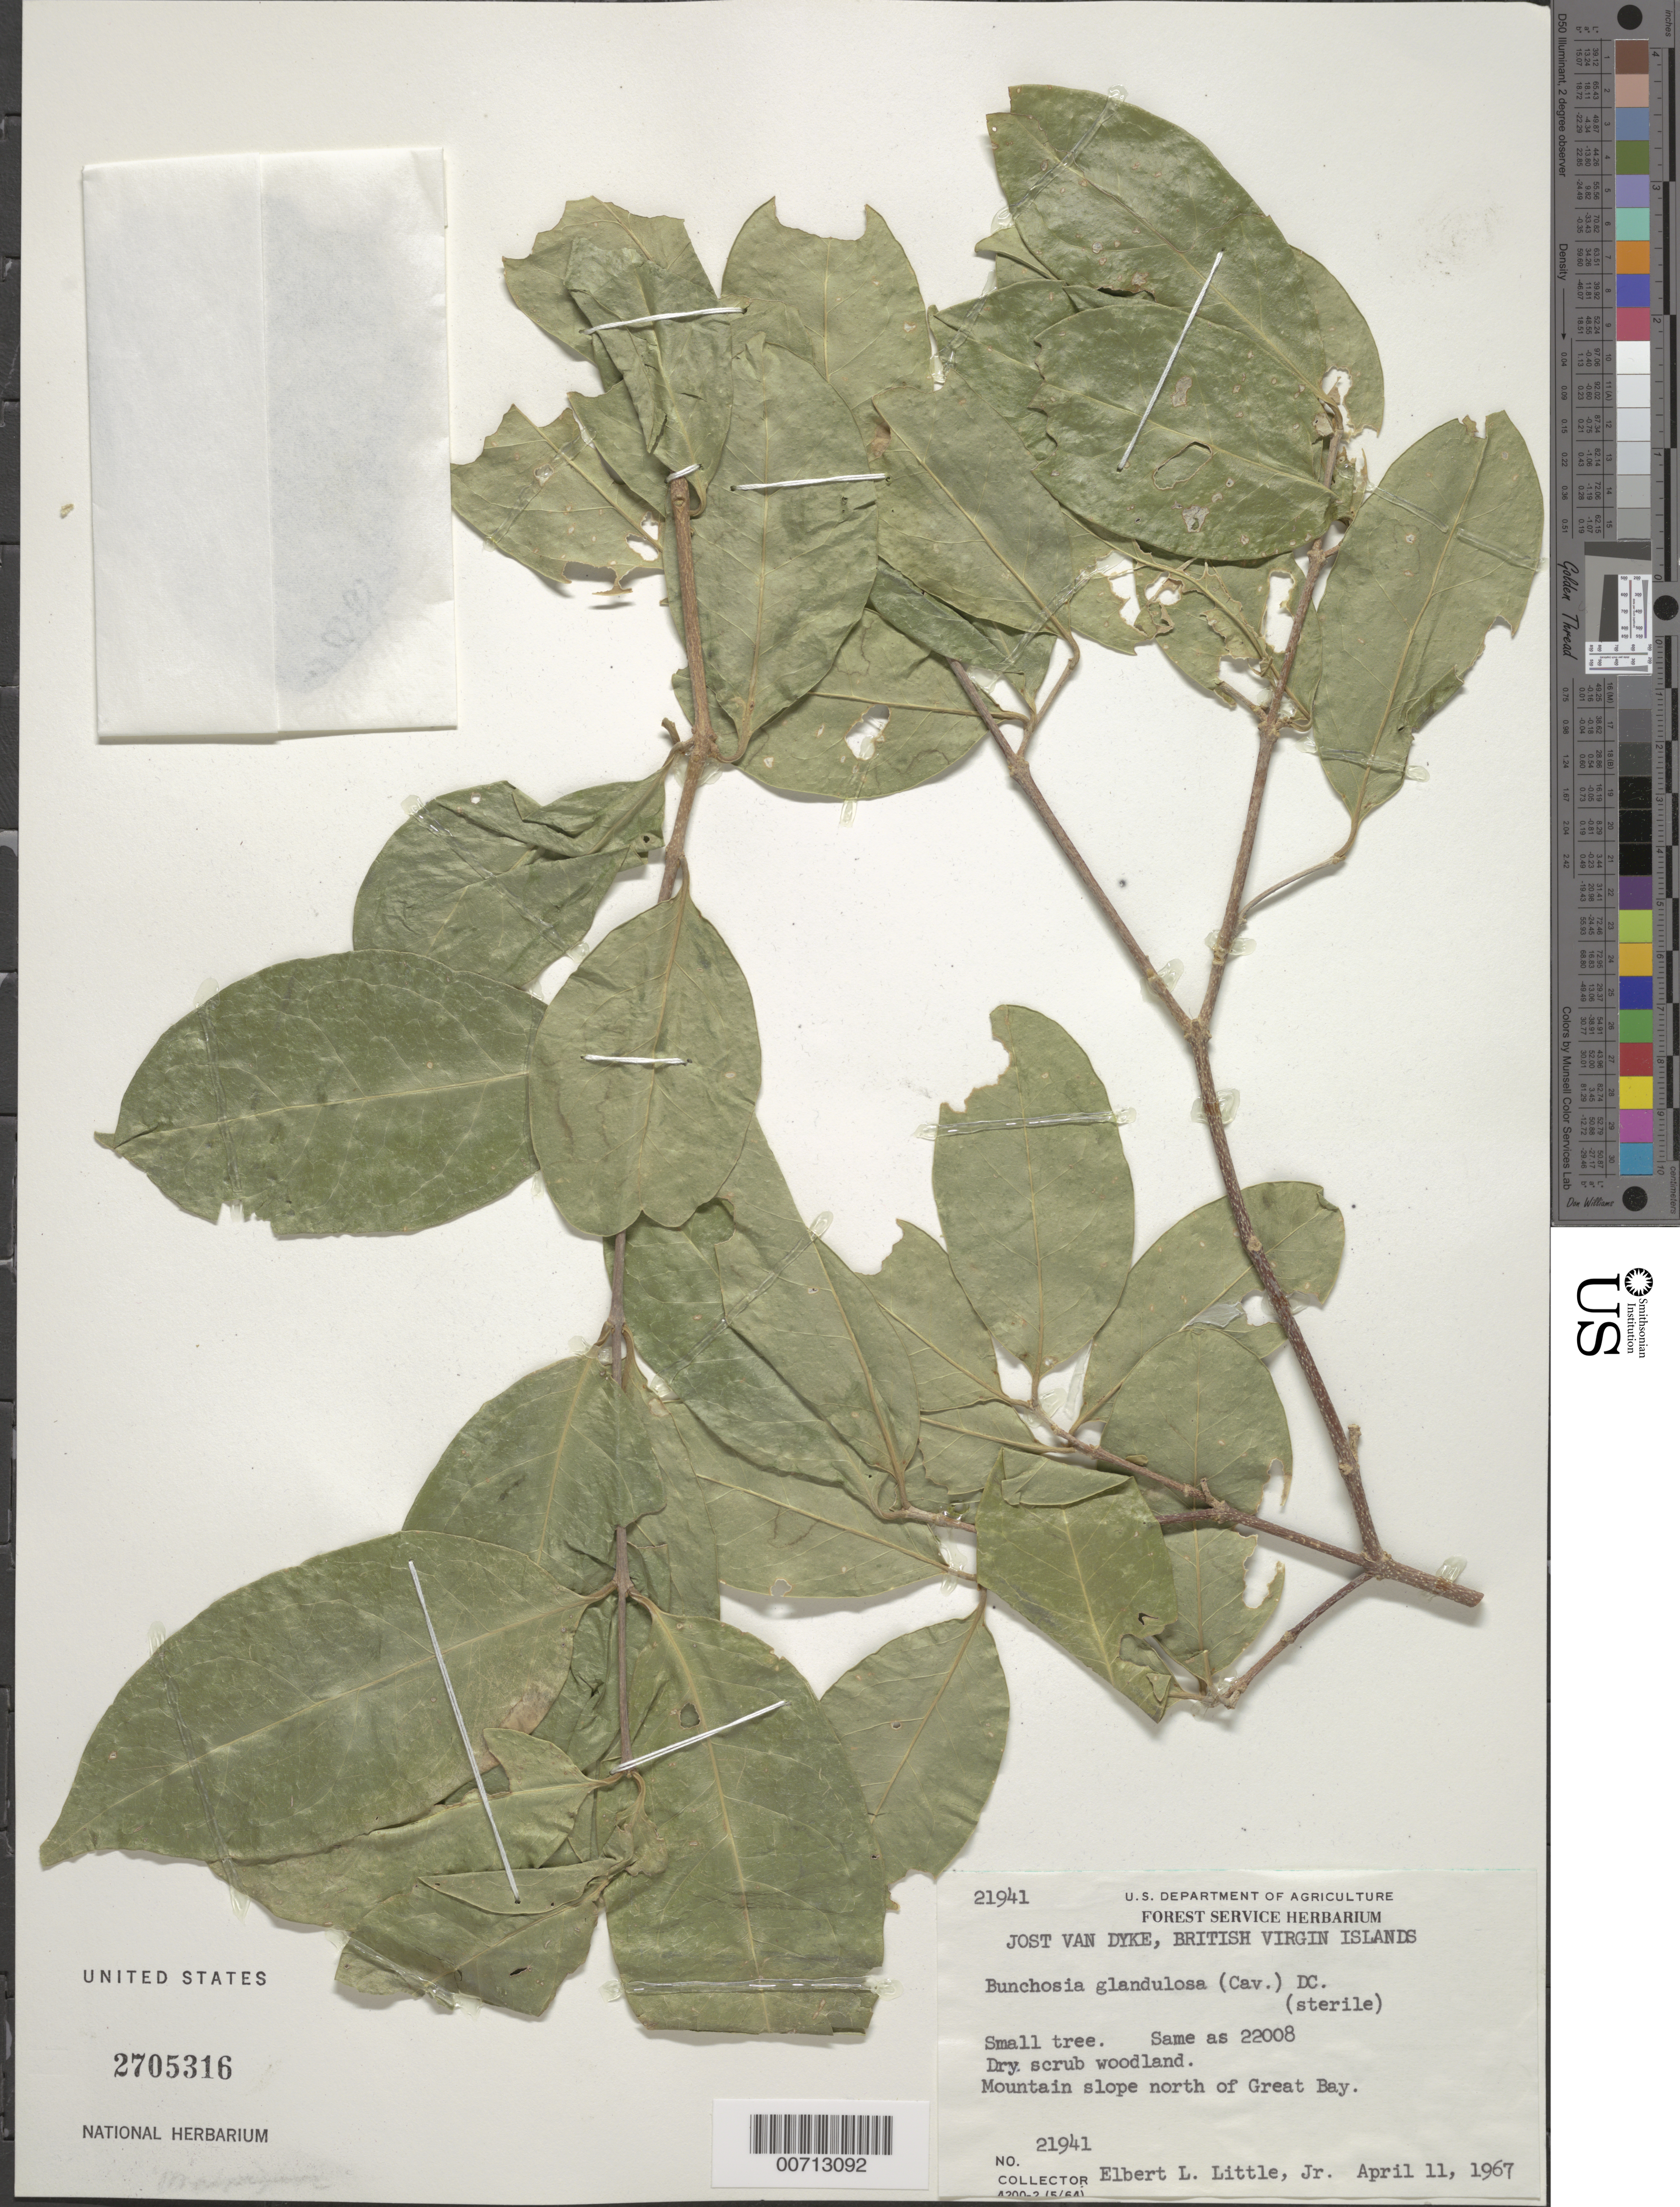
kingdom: Plantae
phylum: Tracheophyta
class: Magnoliopsida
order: Malpighiales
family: Malpighiaceae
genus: Bunchosia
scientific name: Bunchosia glandulosa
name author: (Cav.) Rich. ex Juss.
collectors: E. L. Little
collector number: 21941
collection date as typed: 11 Apr 1967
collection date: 1967-04-11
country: British Virgin Islands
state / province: Jost Van Dyke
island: Jost Van Dyke Island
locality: Great Bay, mountain slope N of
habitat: Dry scrub woodland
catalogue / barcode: US 2705316